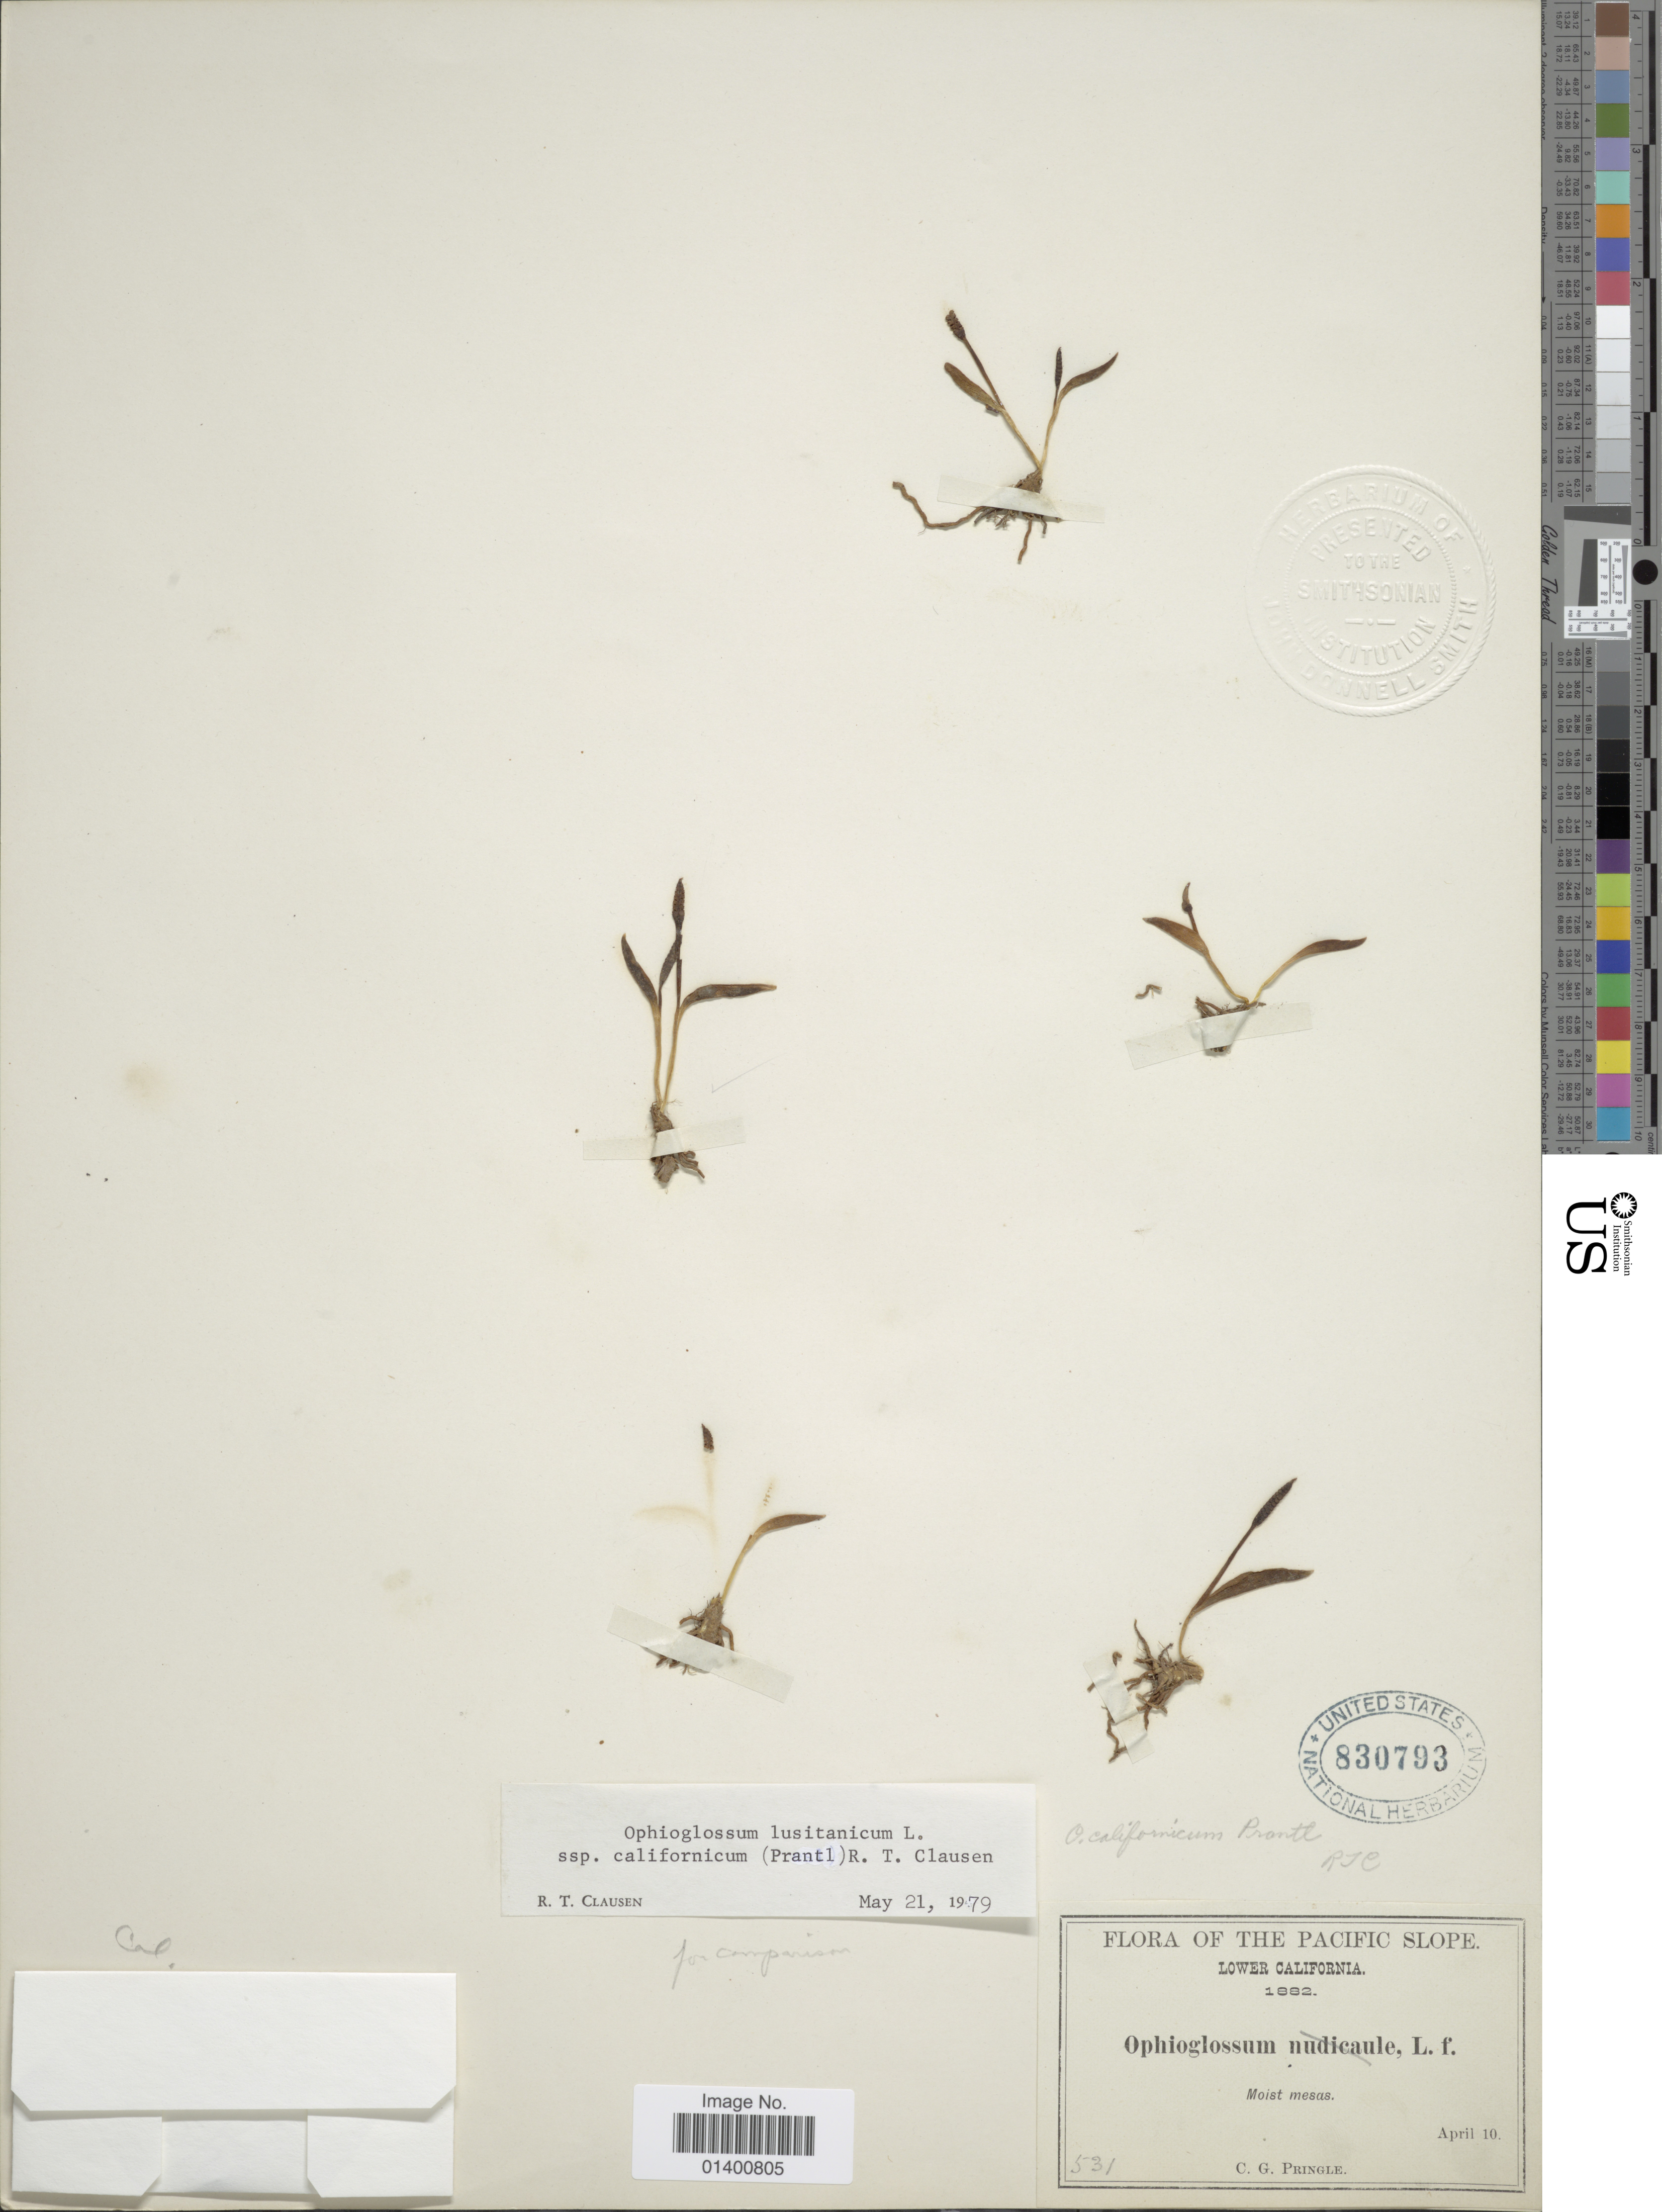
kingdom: Plantae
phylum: Tracheophyta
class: Polypodiopsida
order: Ophioglossales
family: Ophioglossaceae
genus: Ophioglossum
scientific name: Ophioglossum lusitanicum subsp. californicum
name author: (Prantl) R.T. Clausen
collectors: C. G. Pringle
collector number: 531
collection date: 1882-04-10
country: Mexico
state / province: Baja California Norte / Baja California Sur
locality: Pacific slopes, Lower California, moist mesas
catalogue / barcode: US 830793